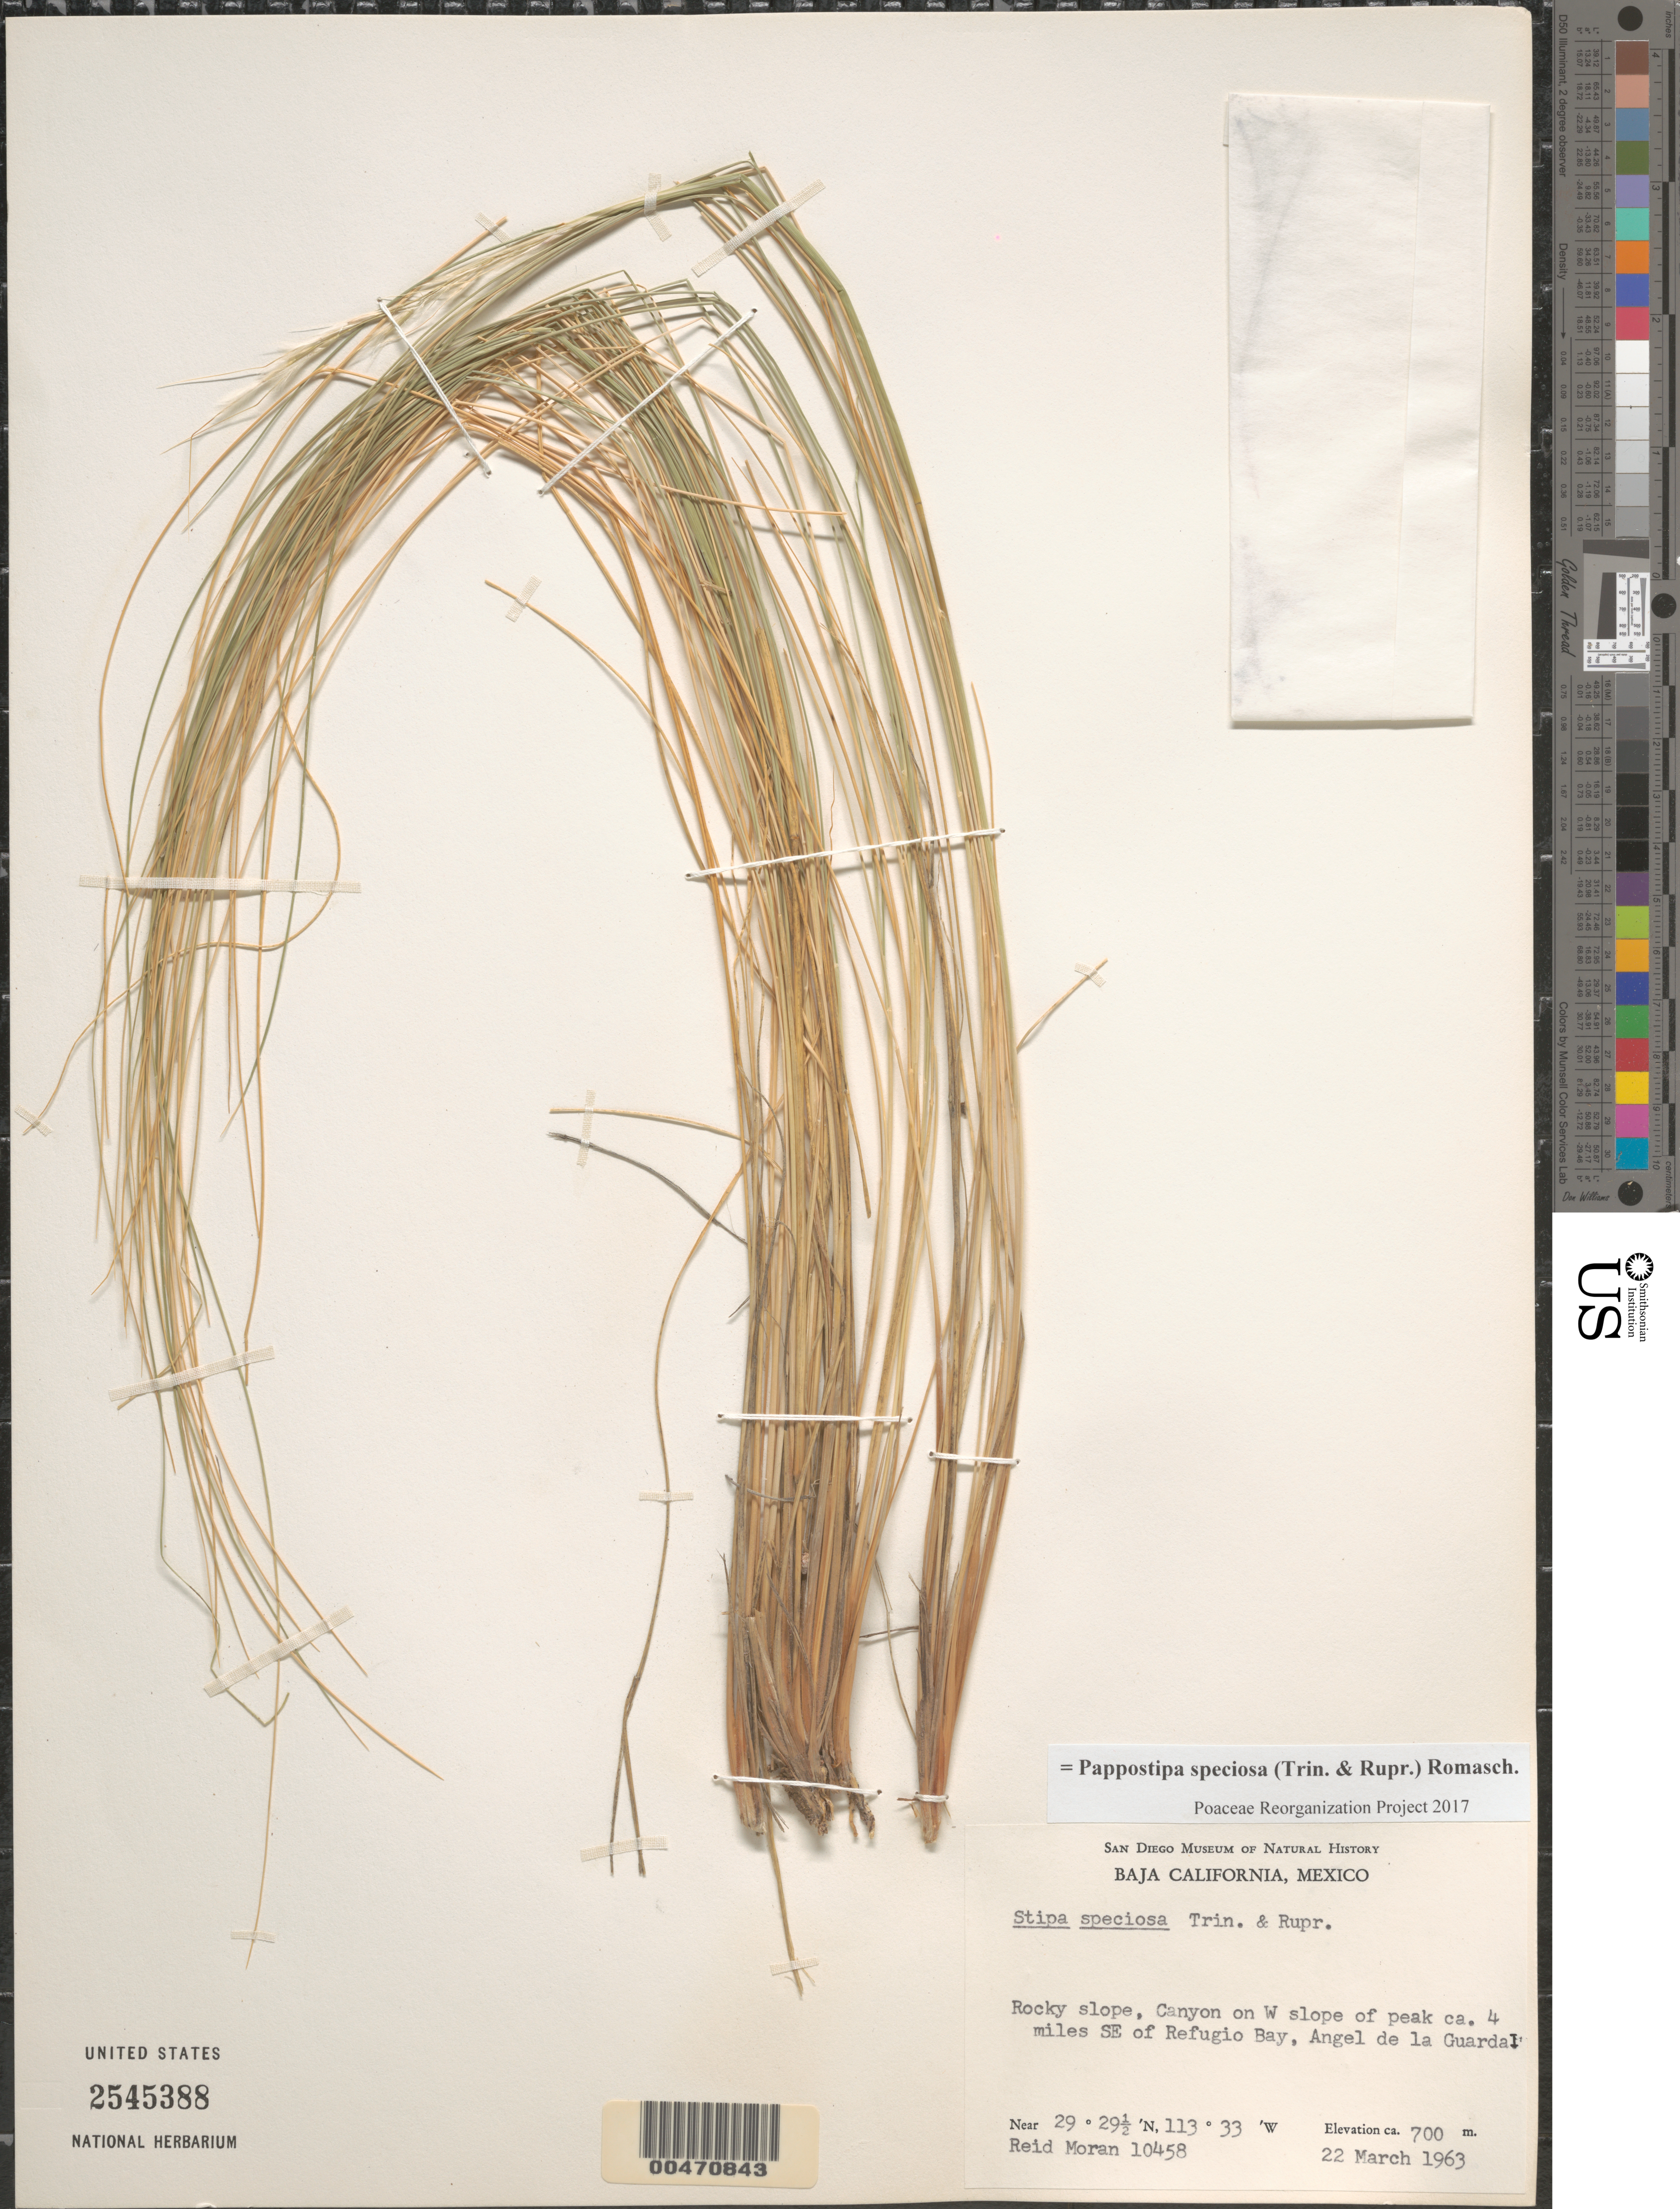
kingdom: Plantae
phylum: Tracheophyta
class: Liliopsida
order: Poales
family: Poaceae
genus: Pappostipa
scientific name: Pappostipa speciosa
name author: (Trin. & Rupr.) Romasch.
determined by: Poaceae Reorganization Project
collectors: R. V. Moran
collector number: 10458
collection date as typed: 22 Mar 1963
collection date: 1963-03-22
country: Mexico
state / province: Baja California Norte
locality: Canyon on W slope of peak ca. 4 mi SE of Refugio Bay, Angel de la Guarda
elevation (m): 700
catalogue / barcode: US 2545388